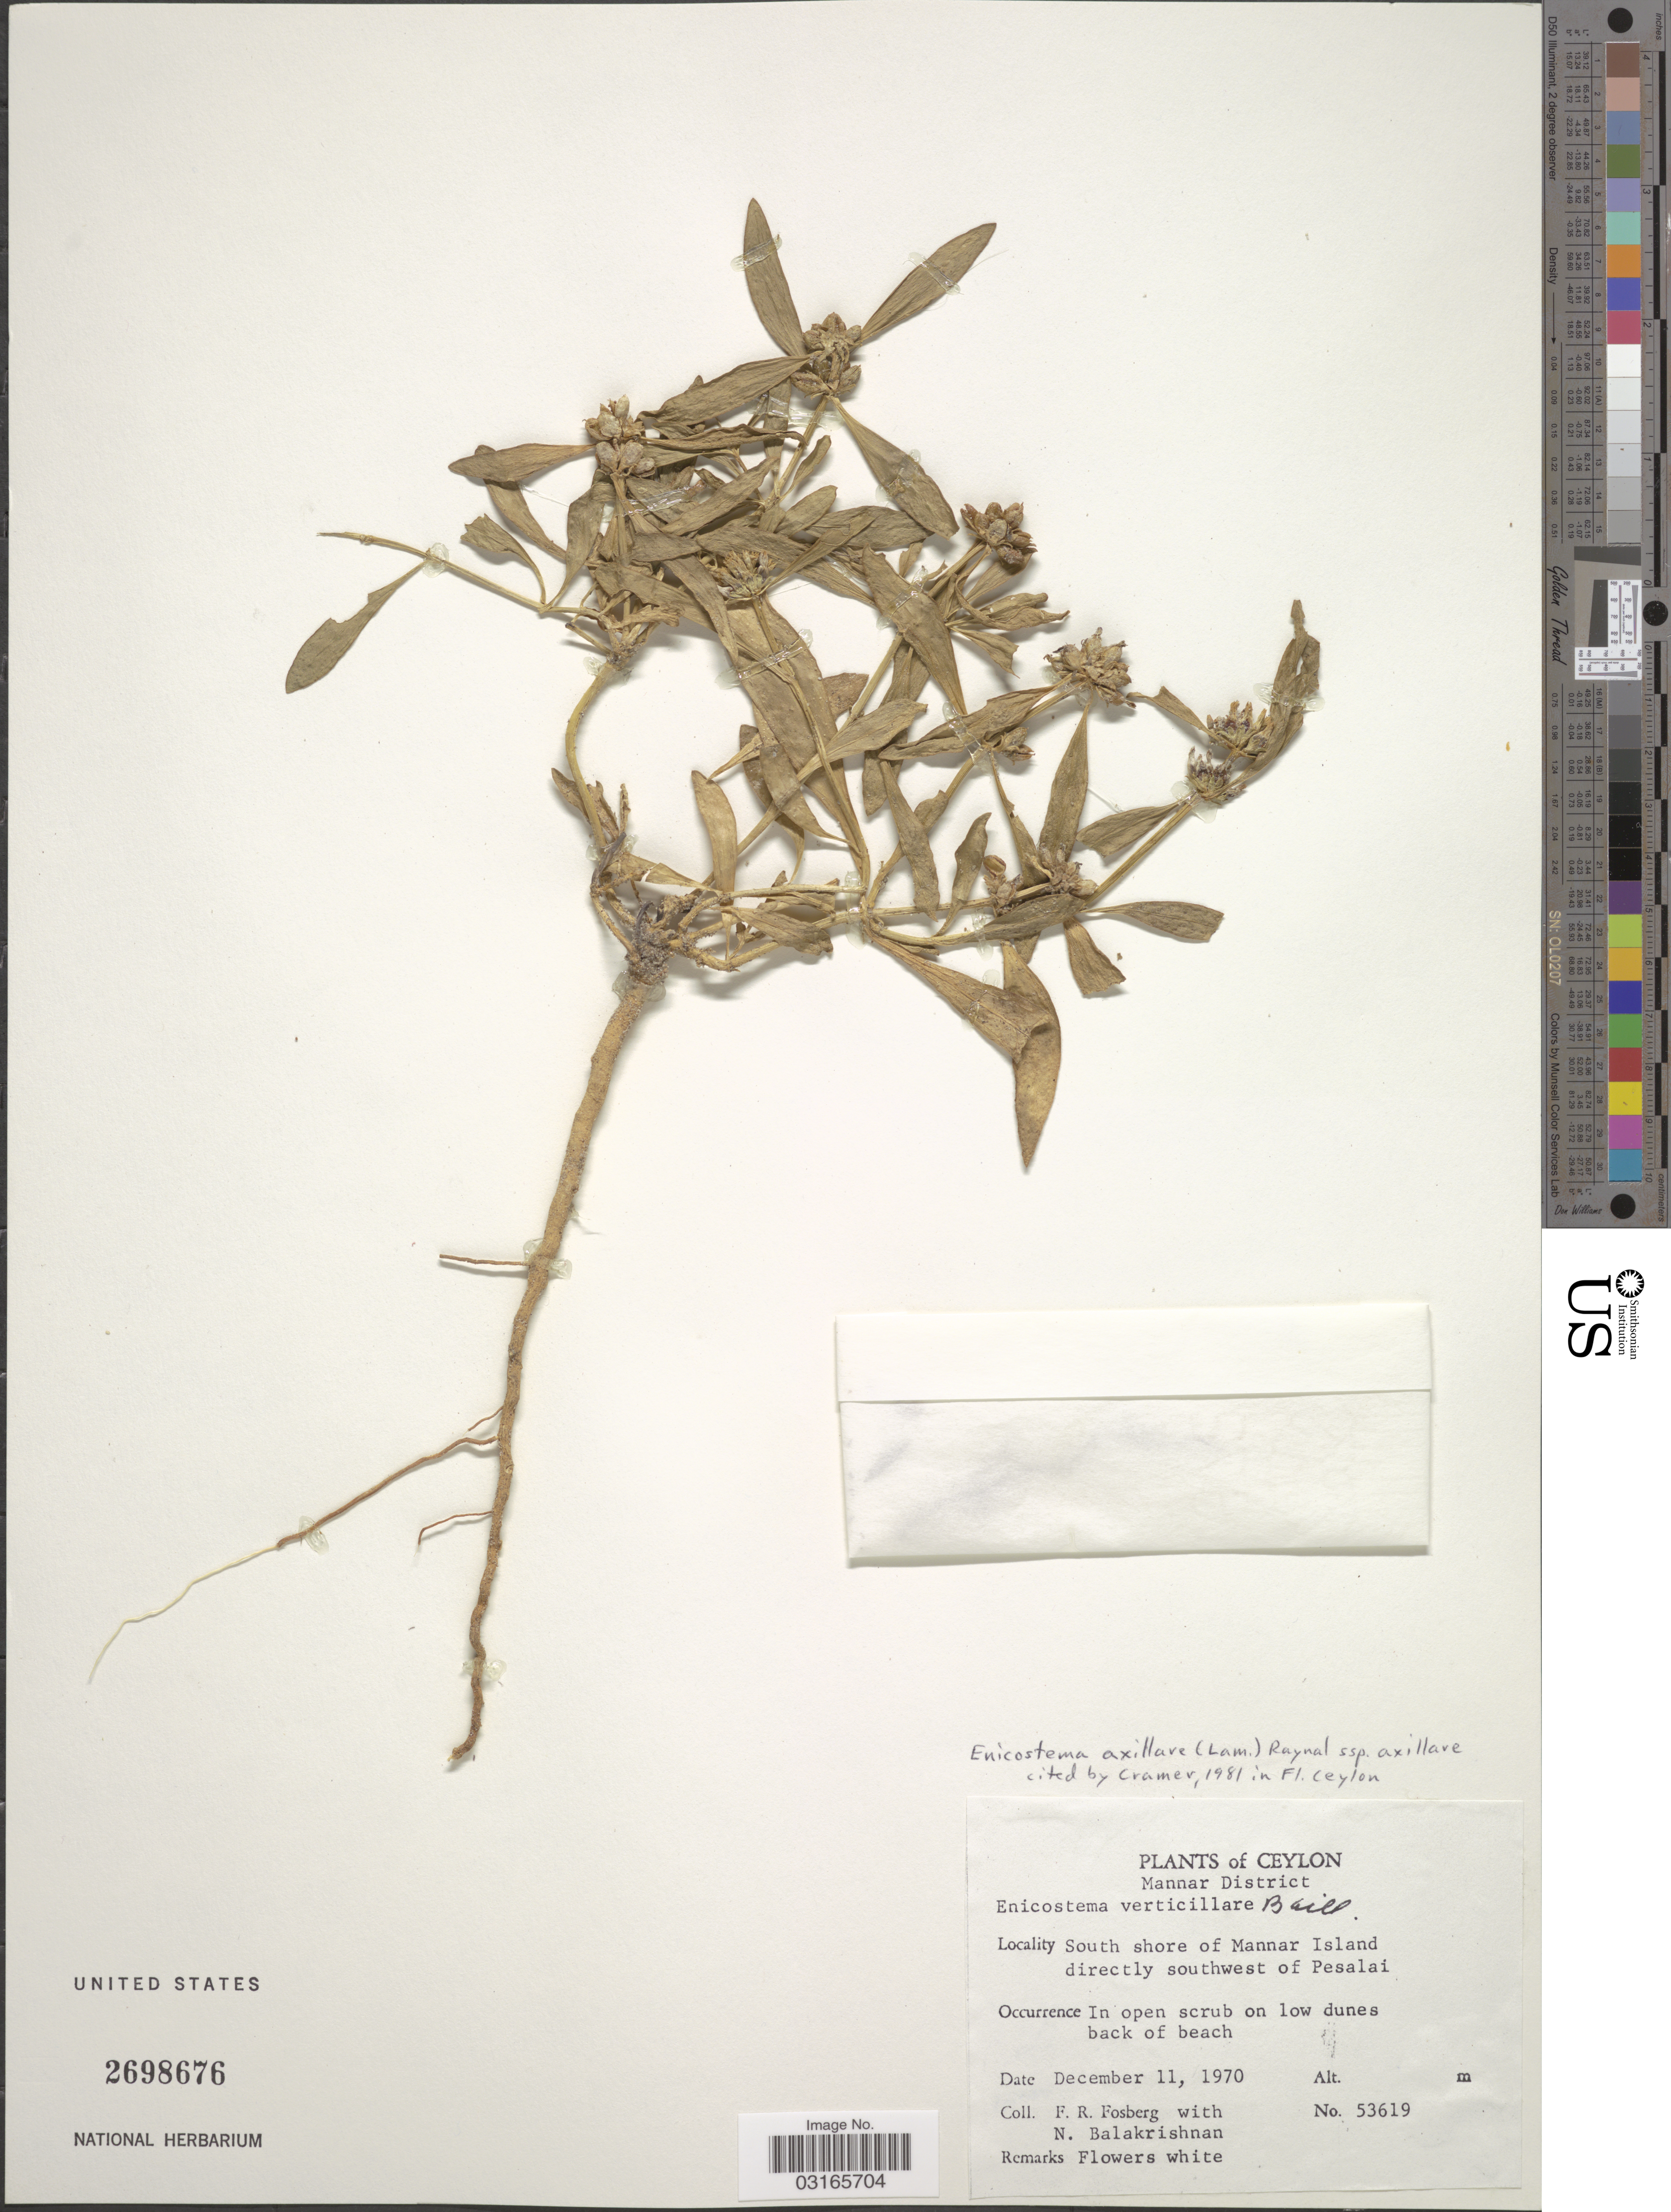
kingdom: Plantae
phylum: Tracheophyta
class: Magnoliopsida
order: Gentianales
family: Gentianaceae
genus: Enicostema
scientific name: Enicostema axillare subsp. axillare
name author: (Poir. ex Lam.) A. Raynal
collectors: F. R. Fosberg & N. Balakrishnan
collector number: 53619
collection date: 1970-12-11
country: Sri Lanka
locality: Ceylon. Mannar District. South shore of Mannar Island directly southwest of Pesalai.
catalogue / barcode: US 2698676